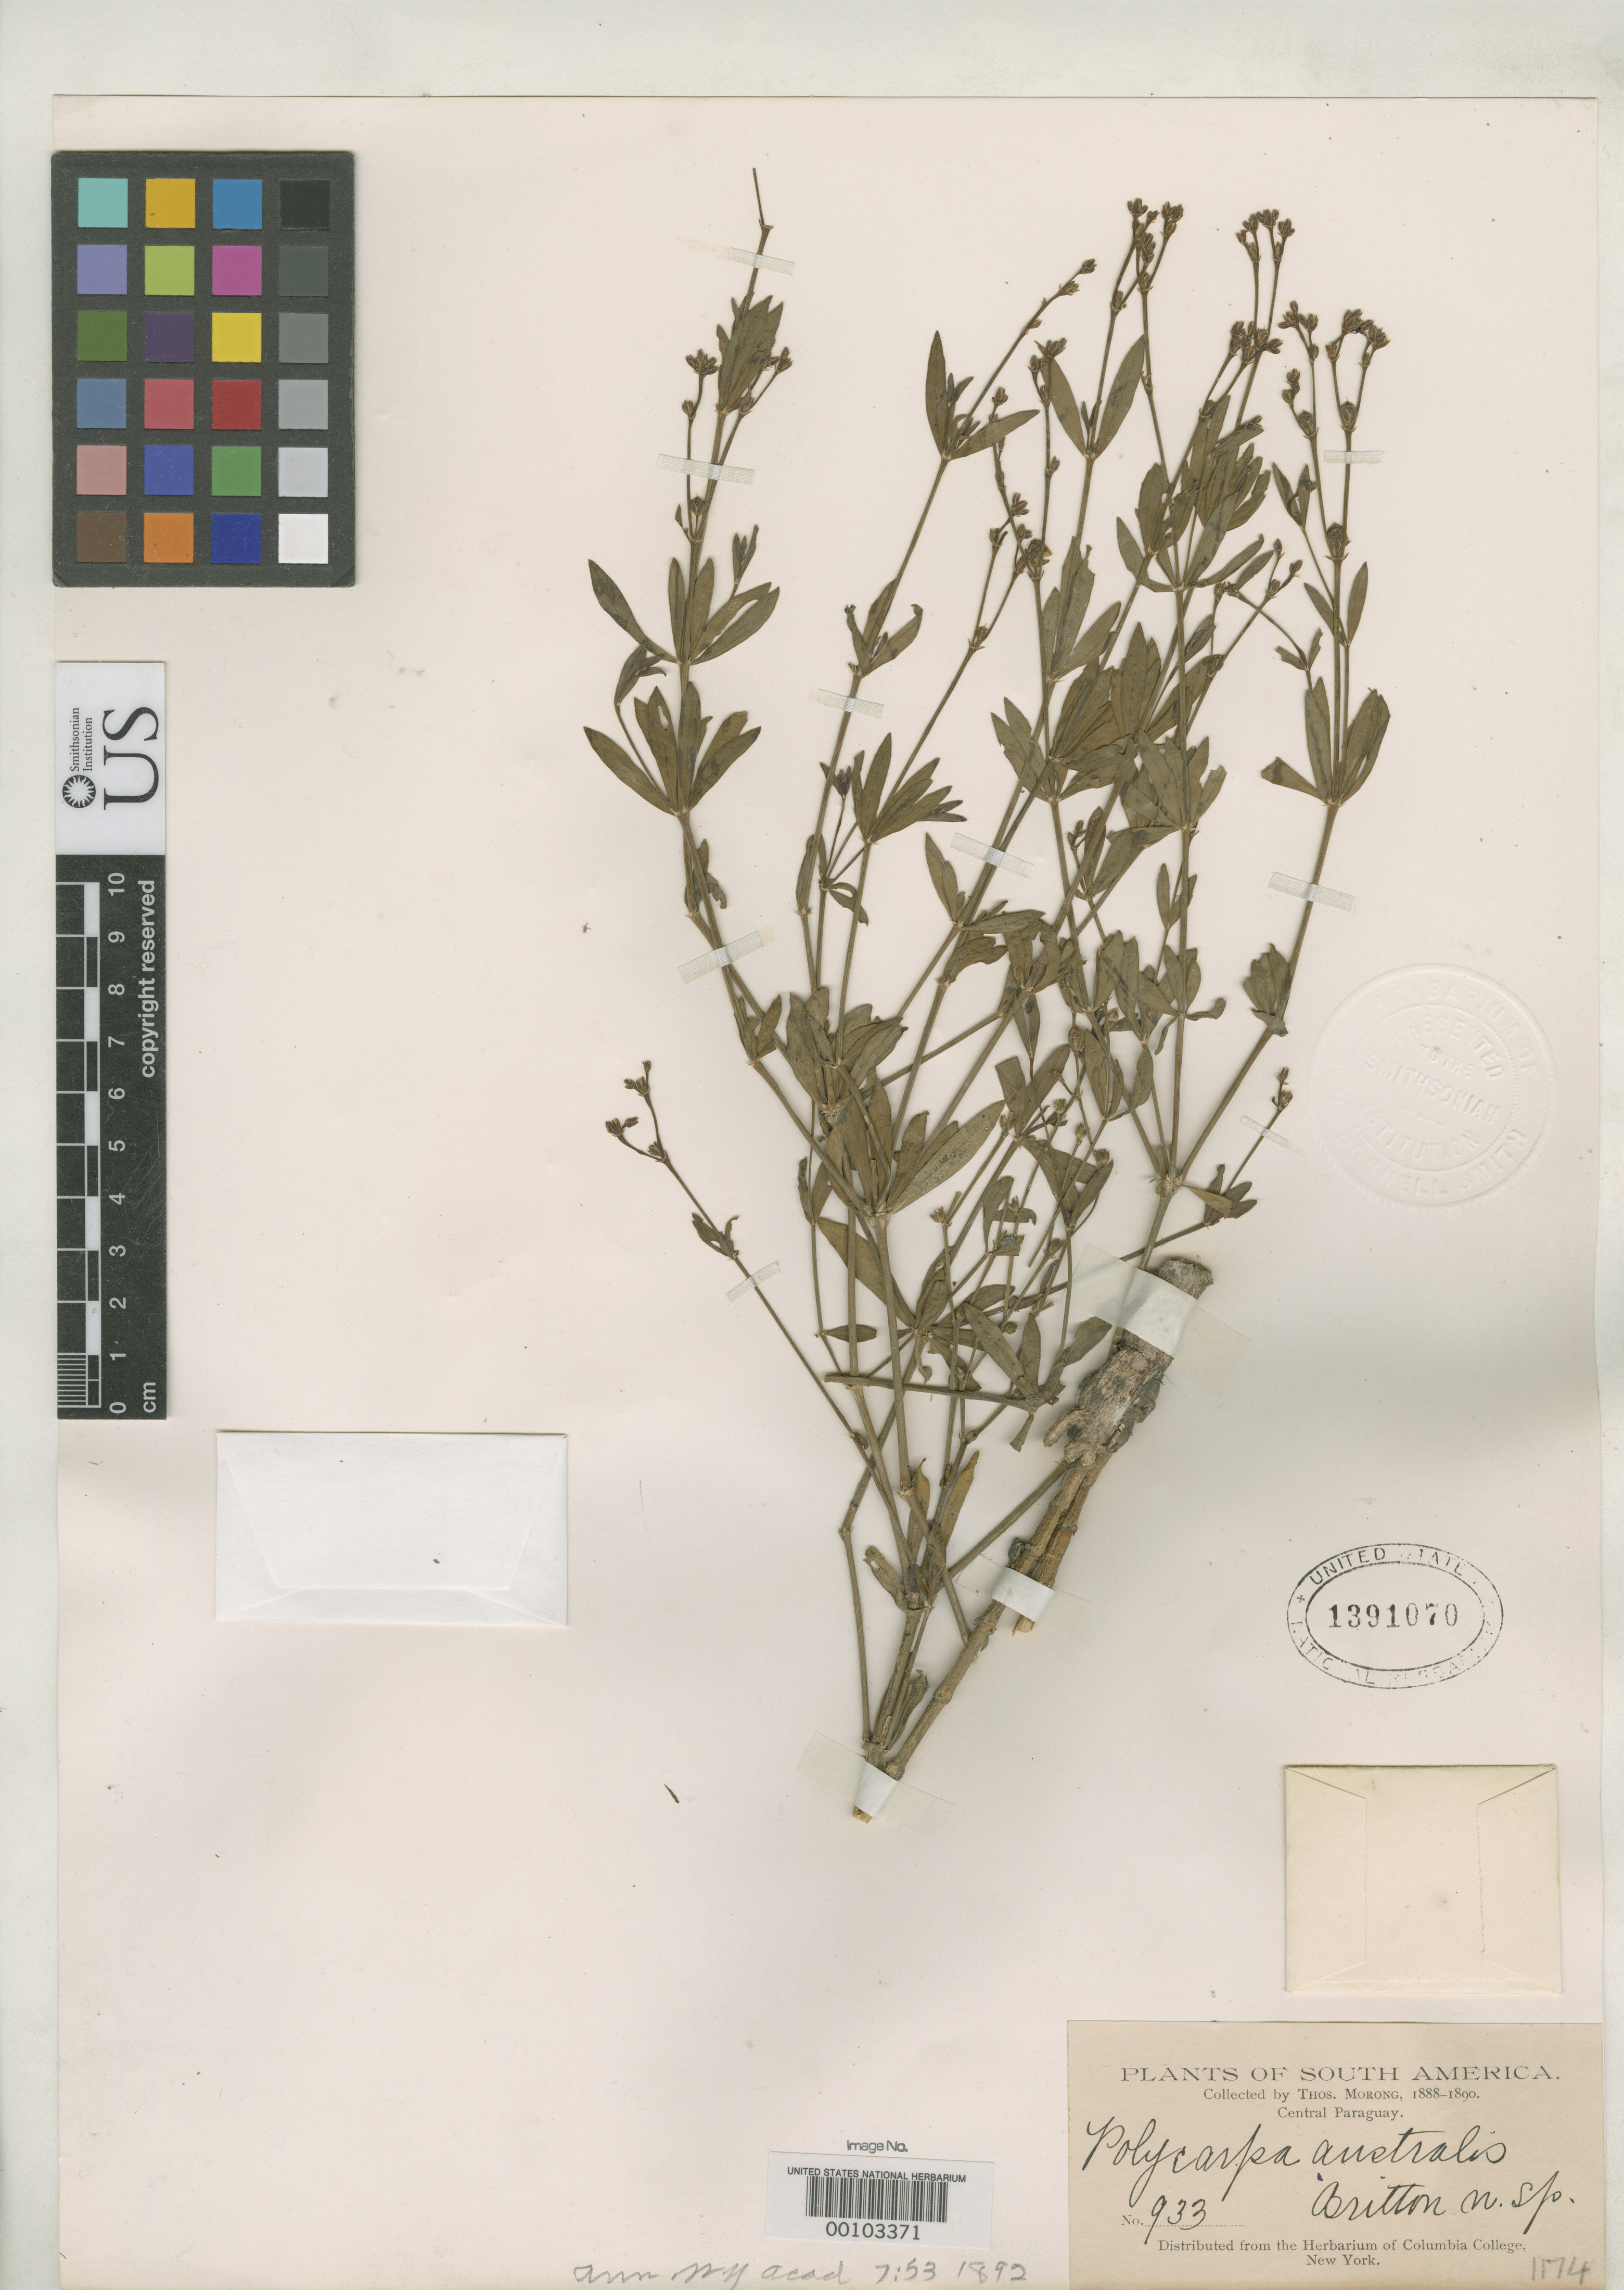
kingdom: Plantae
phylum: Tracheophyta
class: Magnoliopsida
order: Caryophyllales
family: Caryophyllaceae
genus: Polycarpon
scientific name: Polycarpon australis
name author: Britton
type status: Isotype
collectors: T. Morong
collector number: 933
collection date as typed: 1888 to -- --- 1890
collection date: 1888/1890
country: Paraguay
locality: Central Paraguay.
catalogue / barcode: US 1391070